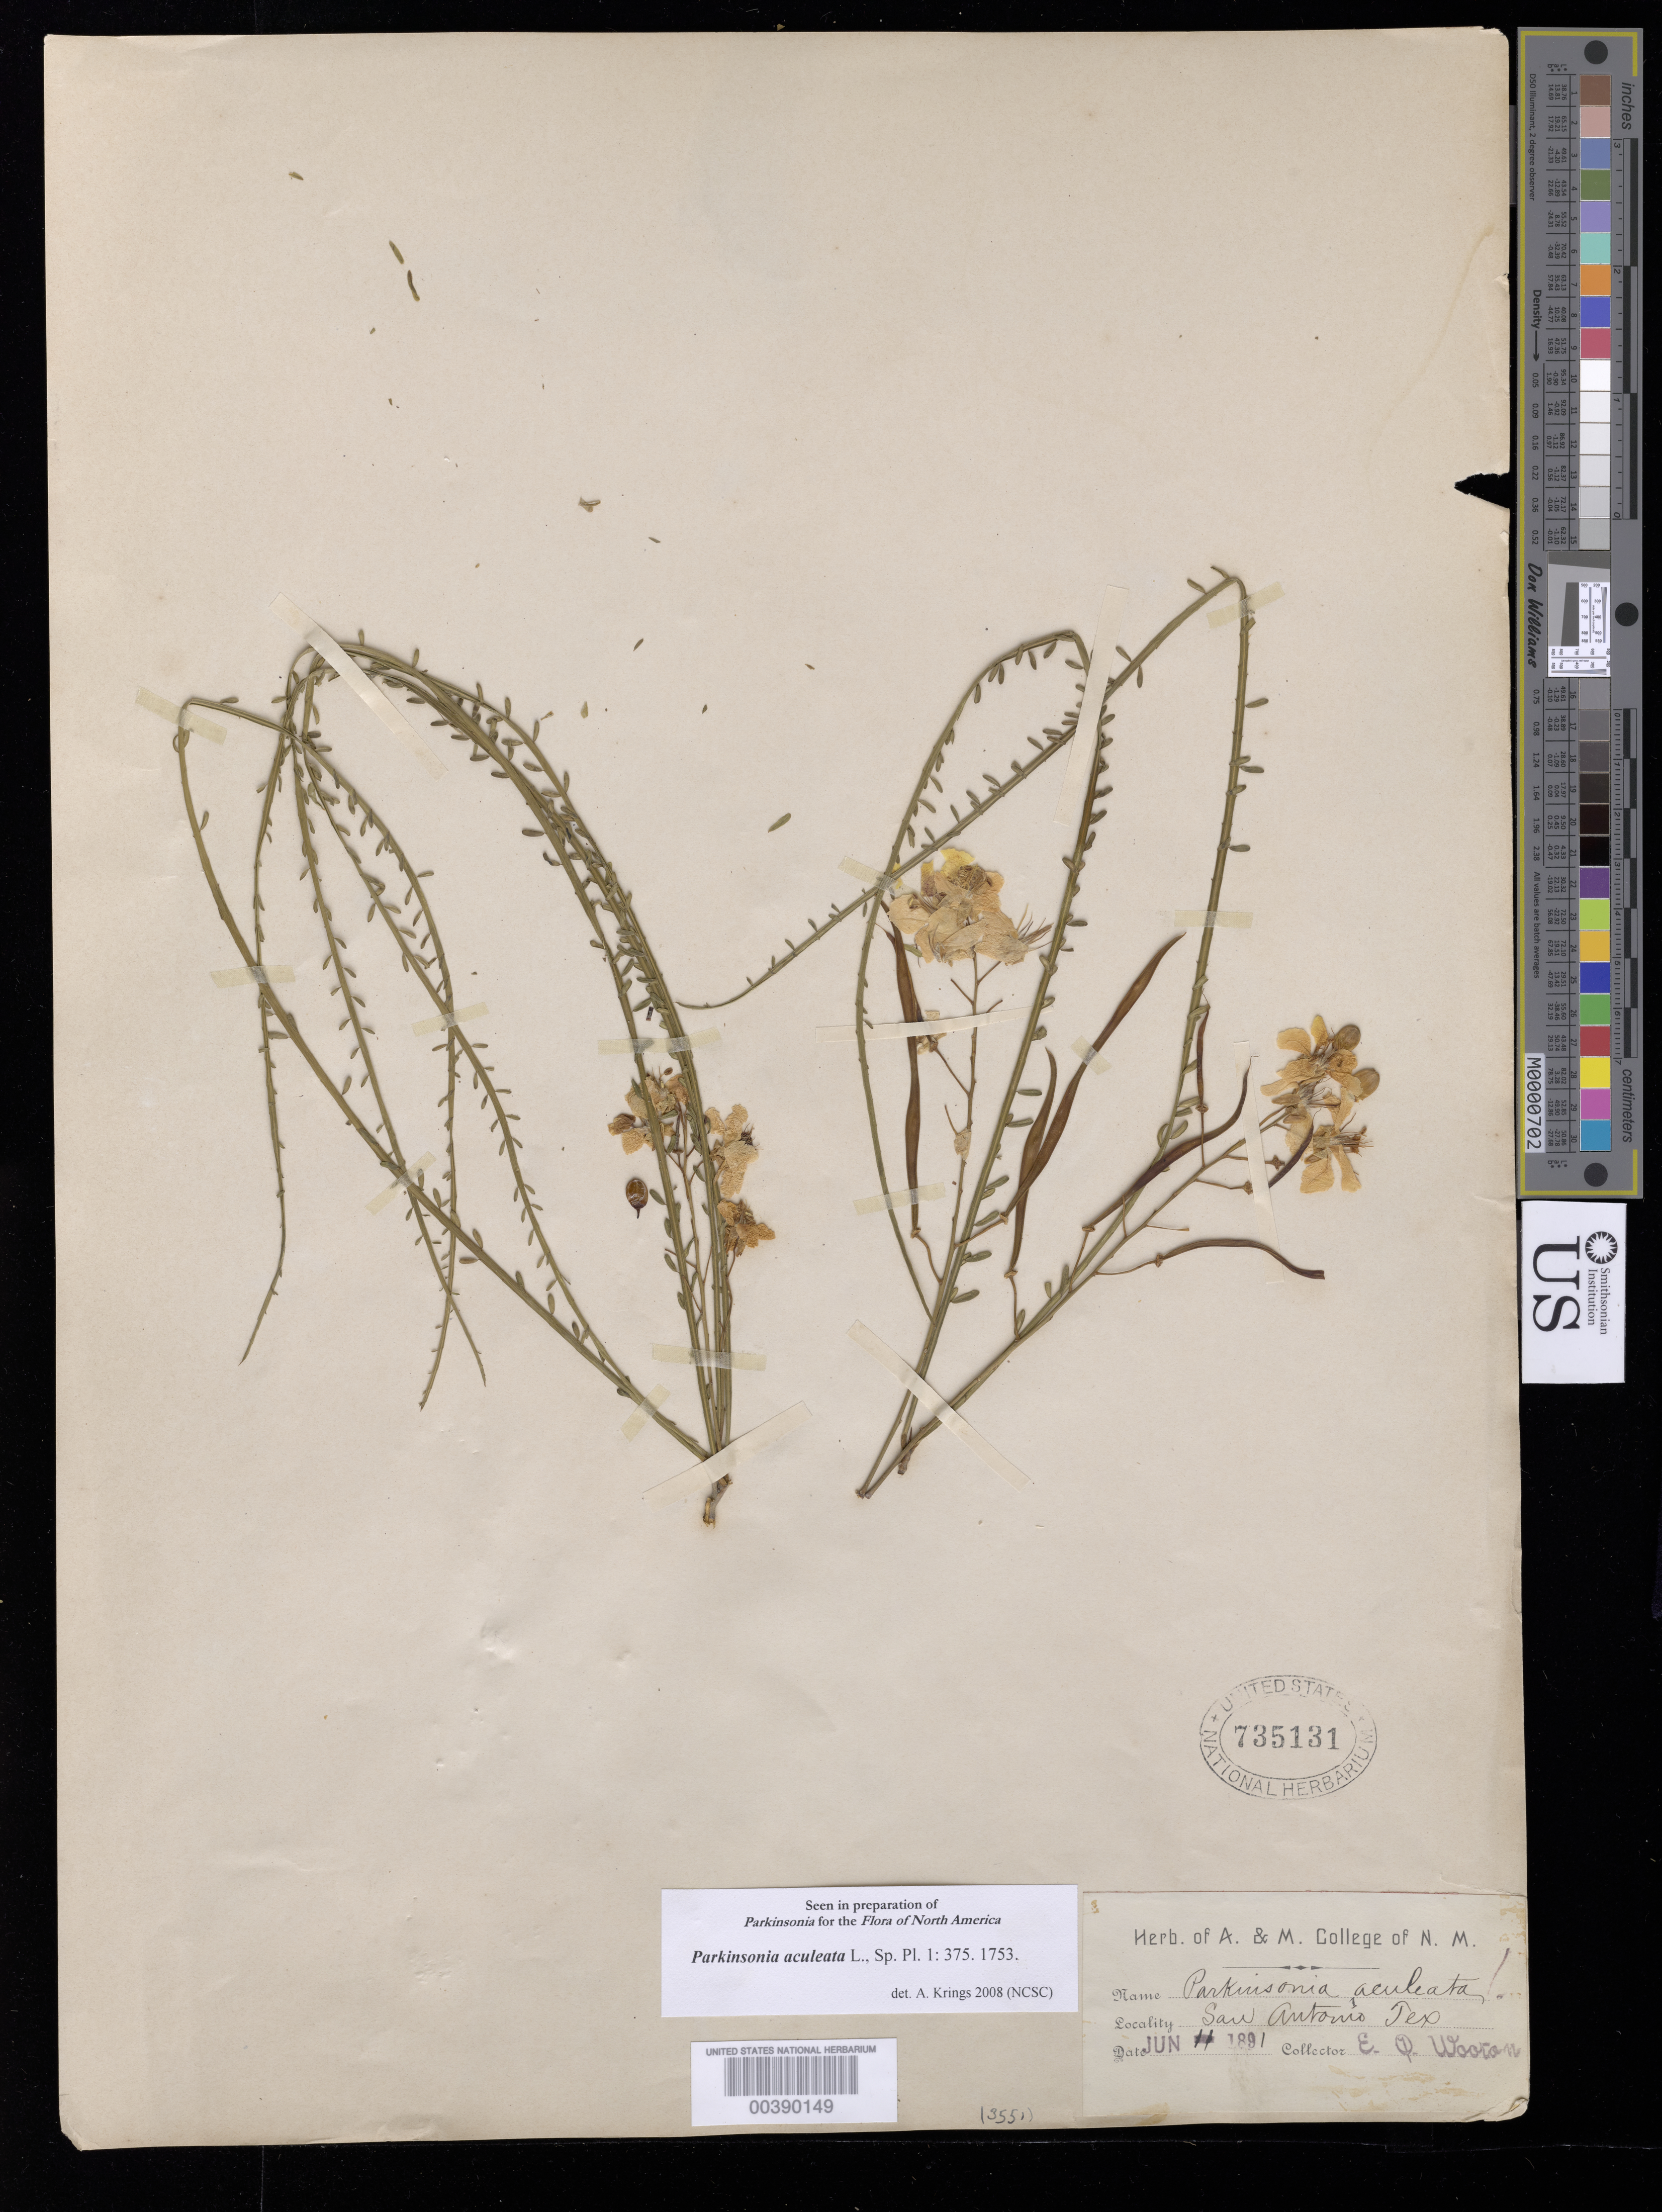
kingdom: Plantae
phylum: Tracheophyta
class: Magnoliopsida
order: Fabales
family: Fabaceae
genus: Parkinsonia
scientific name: Parkinsonia aculeata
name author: L.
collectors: E. O. Wooton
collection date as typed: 11 Jun 1891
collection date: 1891-06-11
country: United States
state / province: Texas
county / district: Bexar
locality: San antonio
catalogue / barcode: US 735131